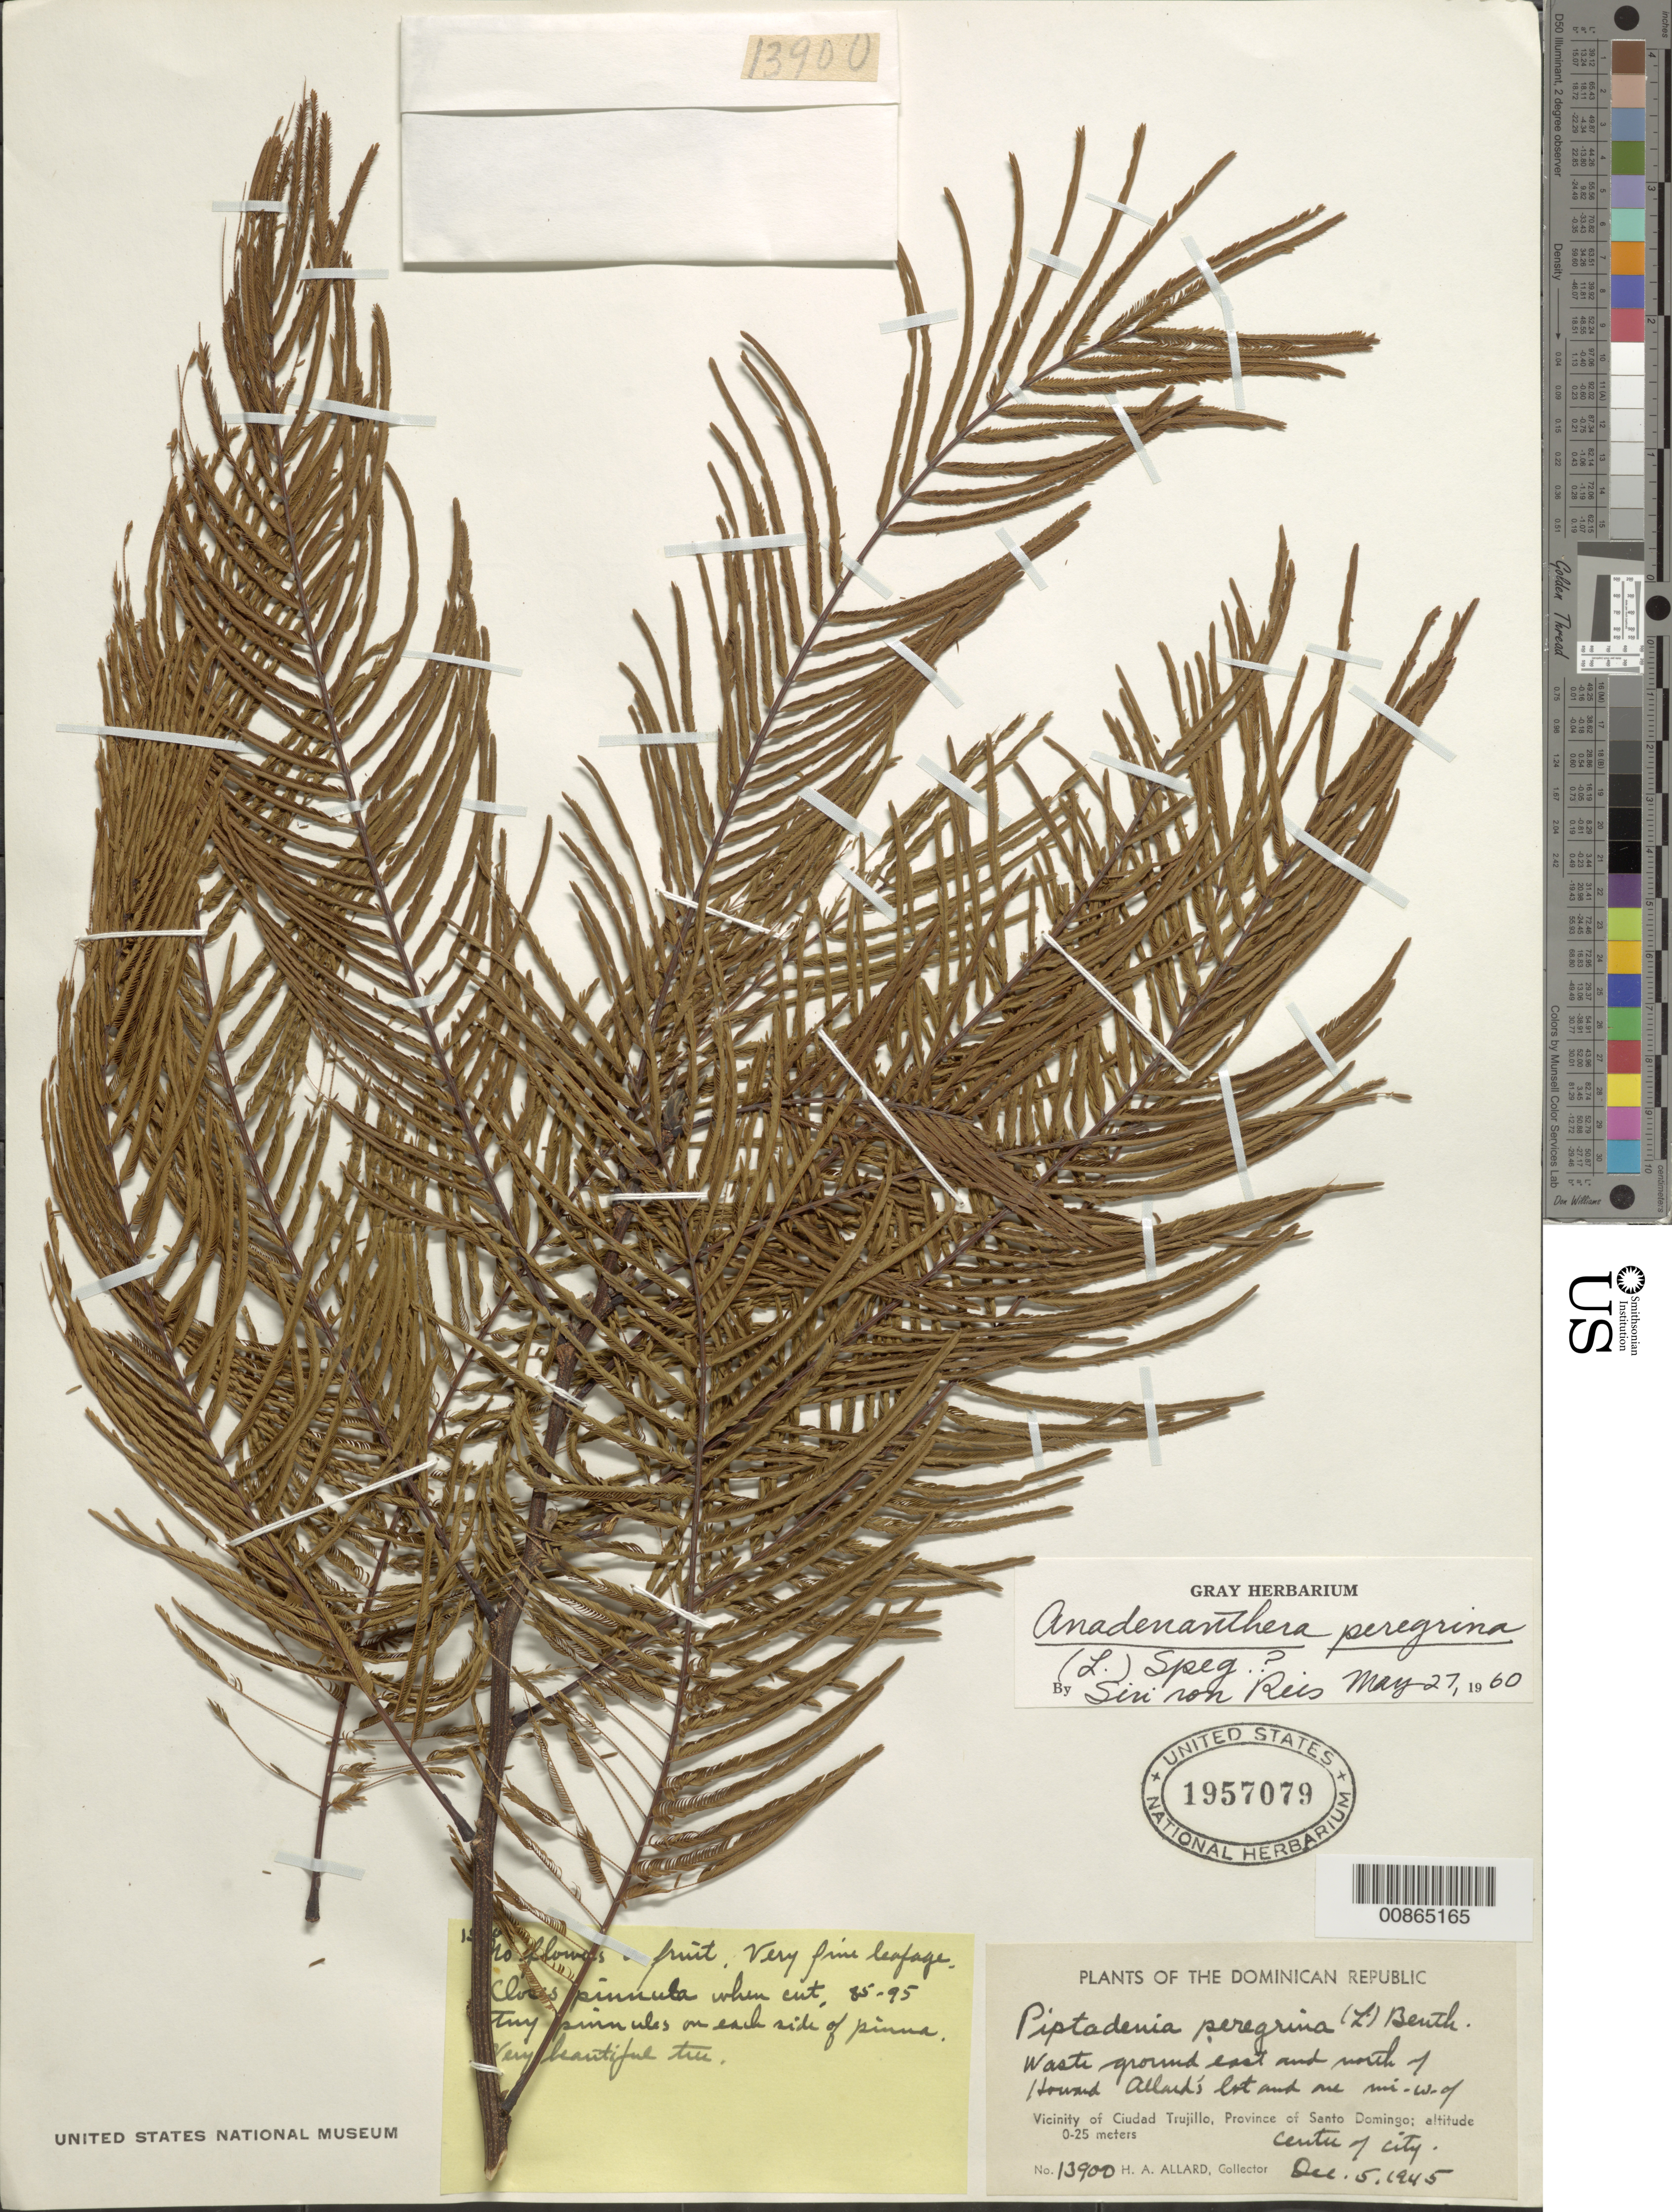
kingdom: Plantae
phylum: Tracheophyta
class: Magnoliopsida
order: Fabales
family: Fabaceae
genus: Anadenanthera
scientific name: Anadenanthera peregrina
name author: (L.) Speg.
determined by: Von Reis, S.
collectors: H. A. Allard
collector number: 13900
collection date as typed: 05 Dec 1945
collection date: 1945-12-05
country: Dominican Republic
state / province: Distrito Nacional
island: Hispaniola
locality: Vicinity of Ciudad Trujillo, Province of Santo Domingo (obsolete). Waste ground east and north of Howard Allard's lot and 1 mi. W of center of city.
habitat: Waste ground.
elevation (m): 0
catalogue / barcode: US 1957079